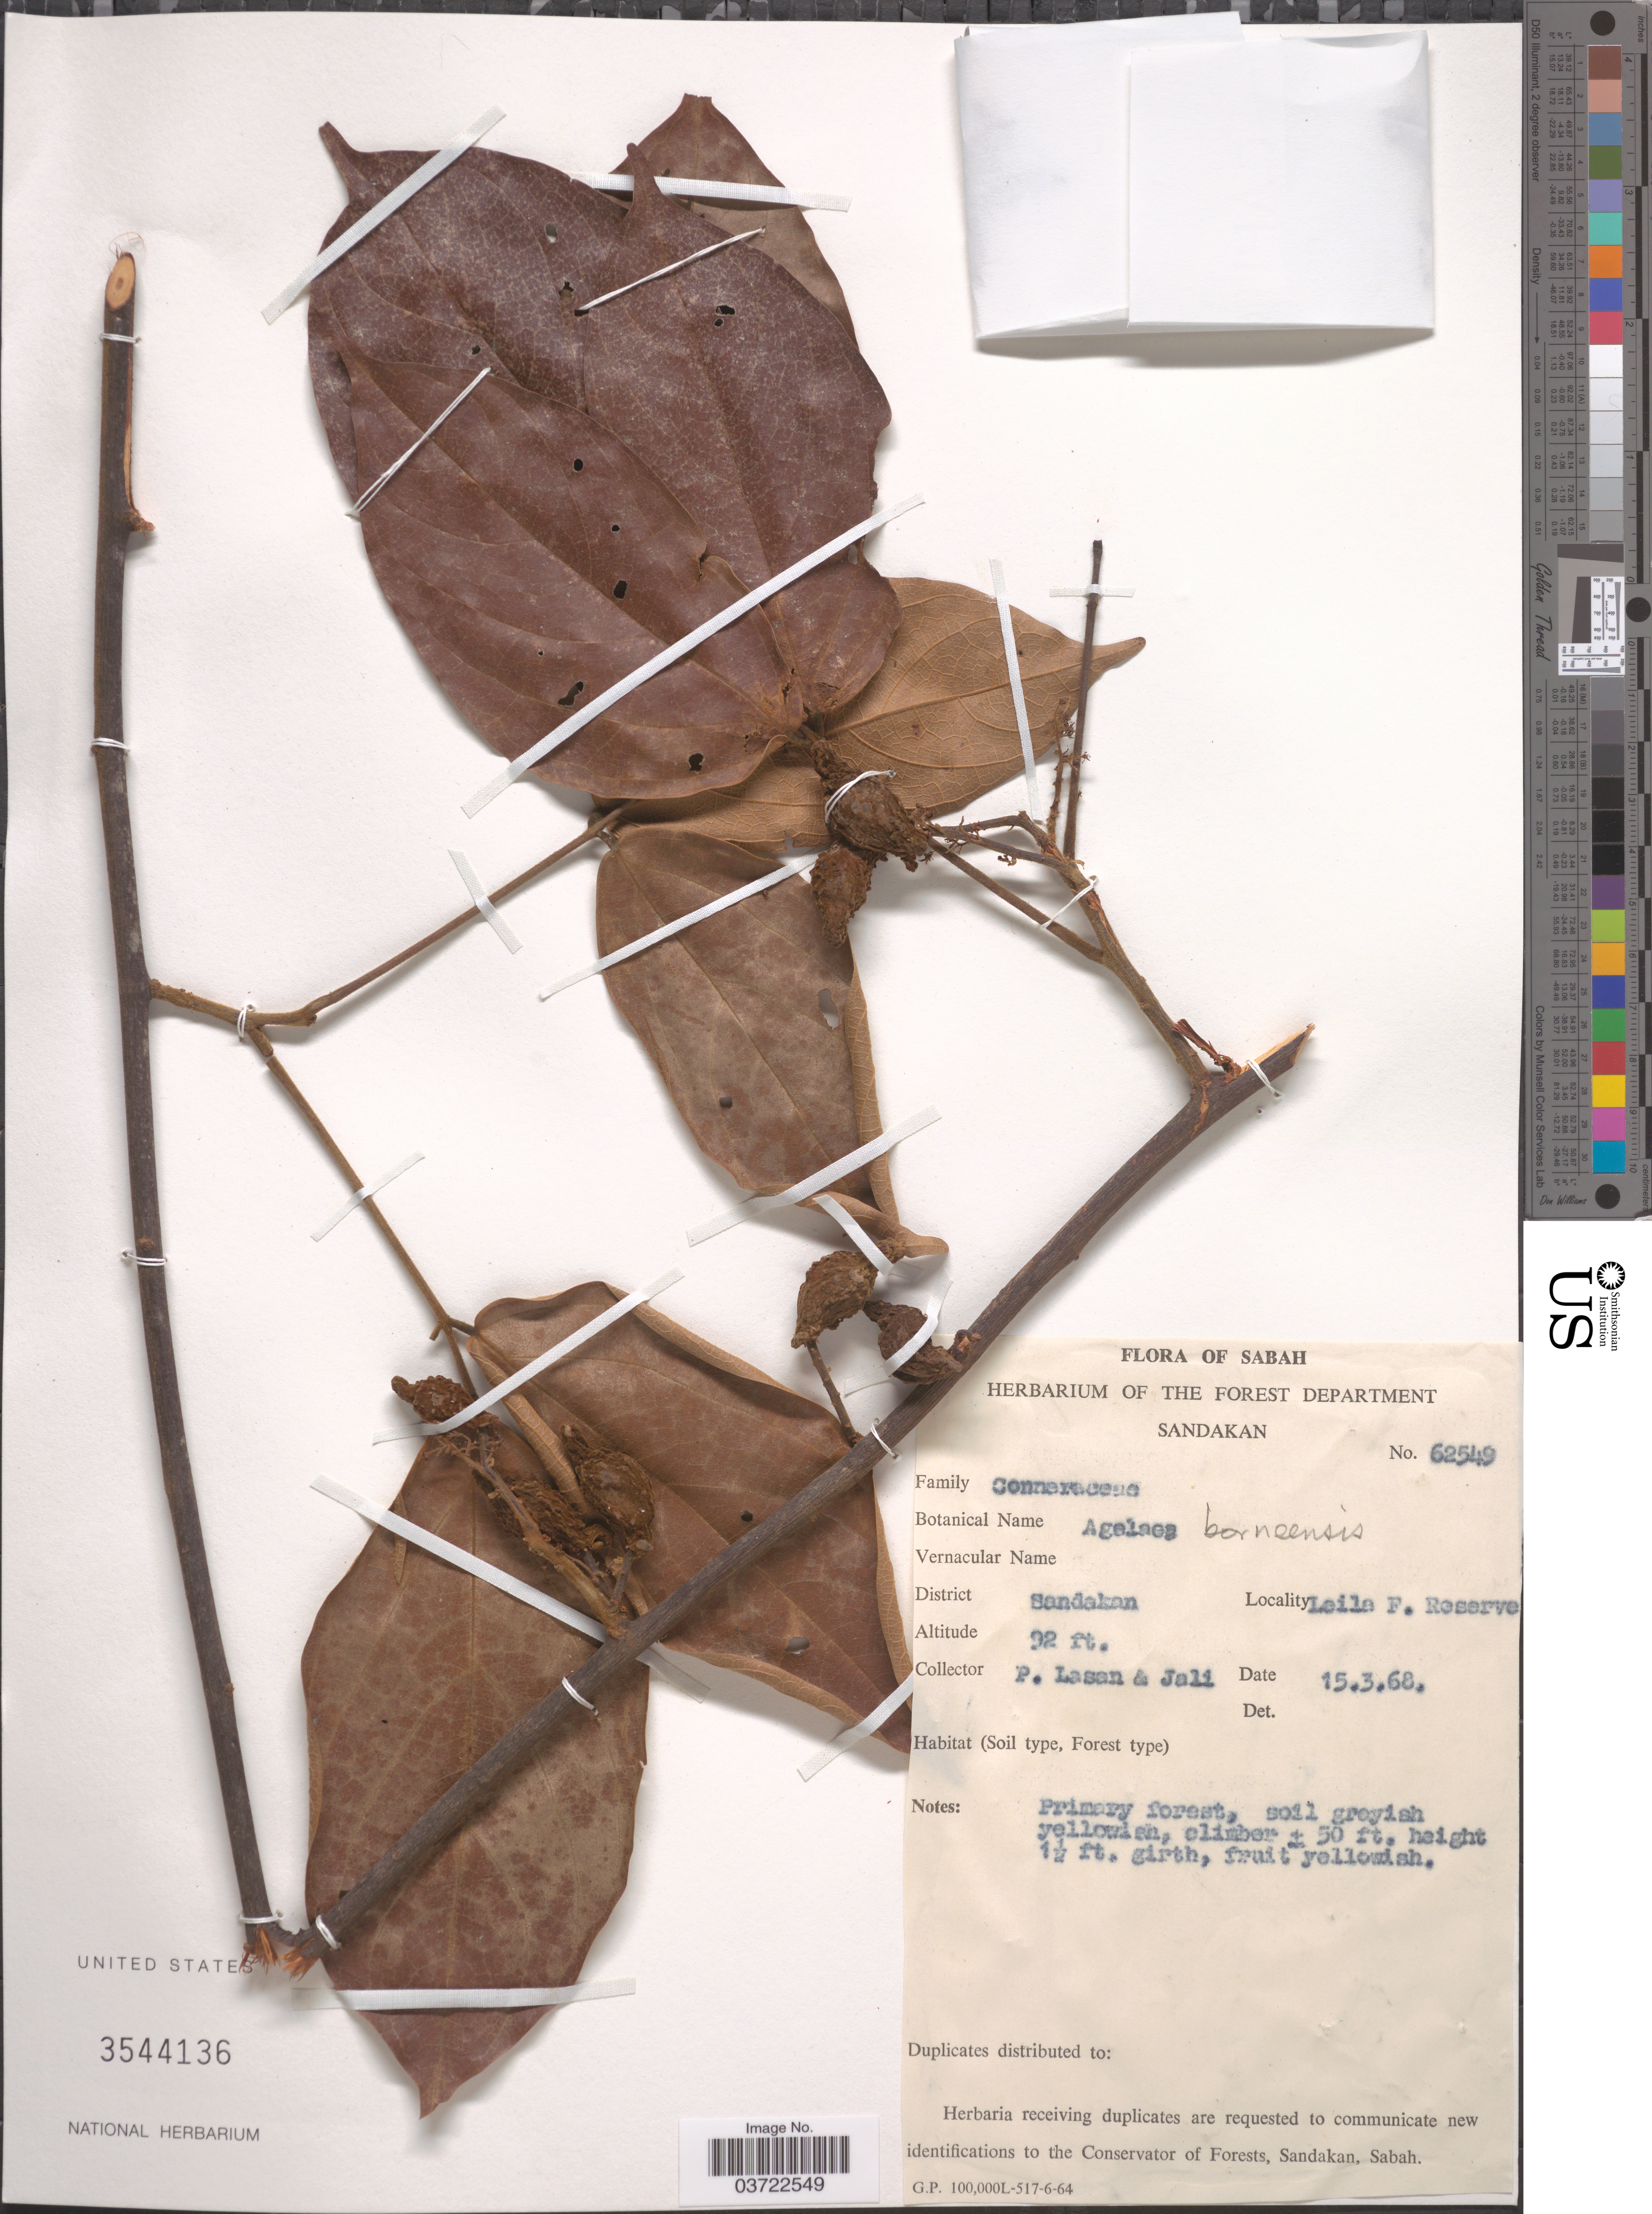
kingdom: Plantae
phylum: Tracheophyta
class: Magnoliopsida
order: Oxalidales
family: Connaraceae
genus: Agelaea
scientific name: Agelaea borneensis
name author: (Hook. f.) Merr.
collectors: P. Lasan & Jali, --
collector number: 62549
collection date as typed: Transcribed d/m/y: 15/3/68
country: Malaysia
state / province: Sabah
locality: District Sandakan. Leila F. Reserve.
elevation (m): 28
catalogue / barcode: US 3544136